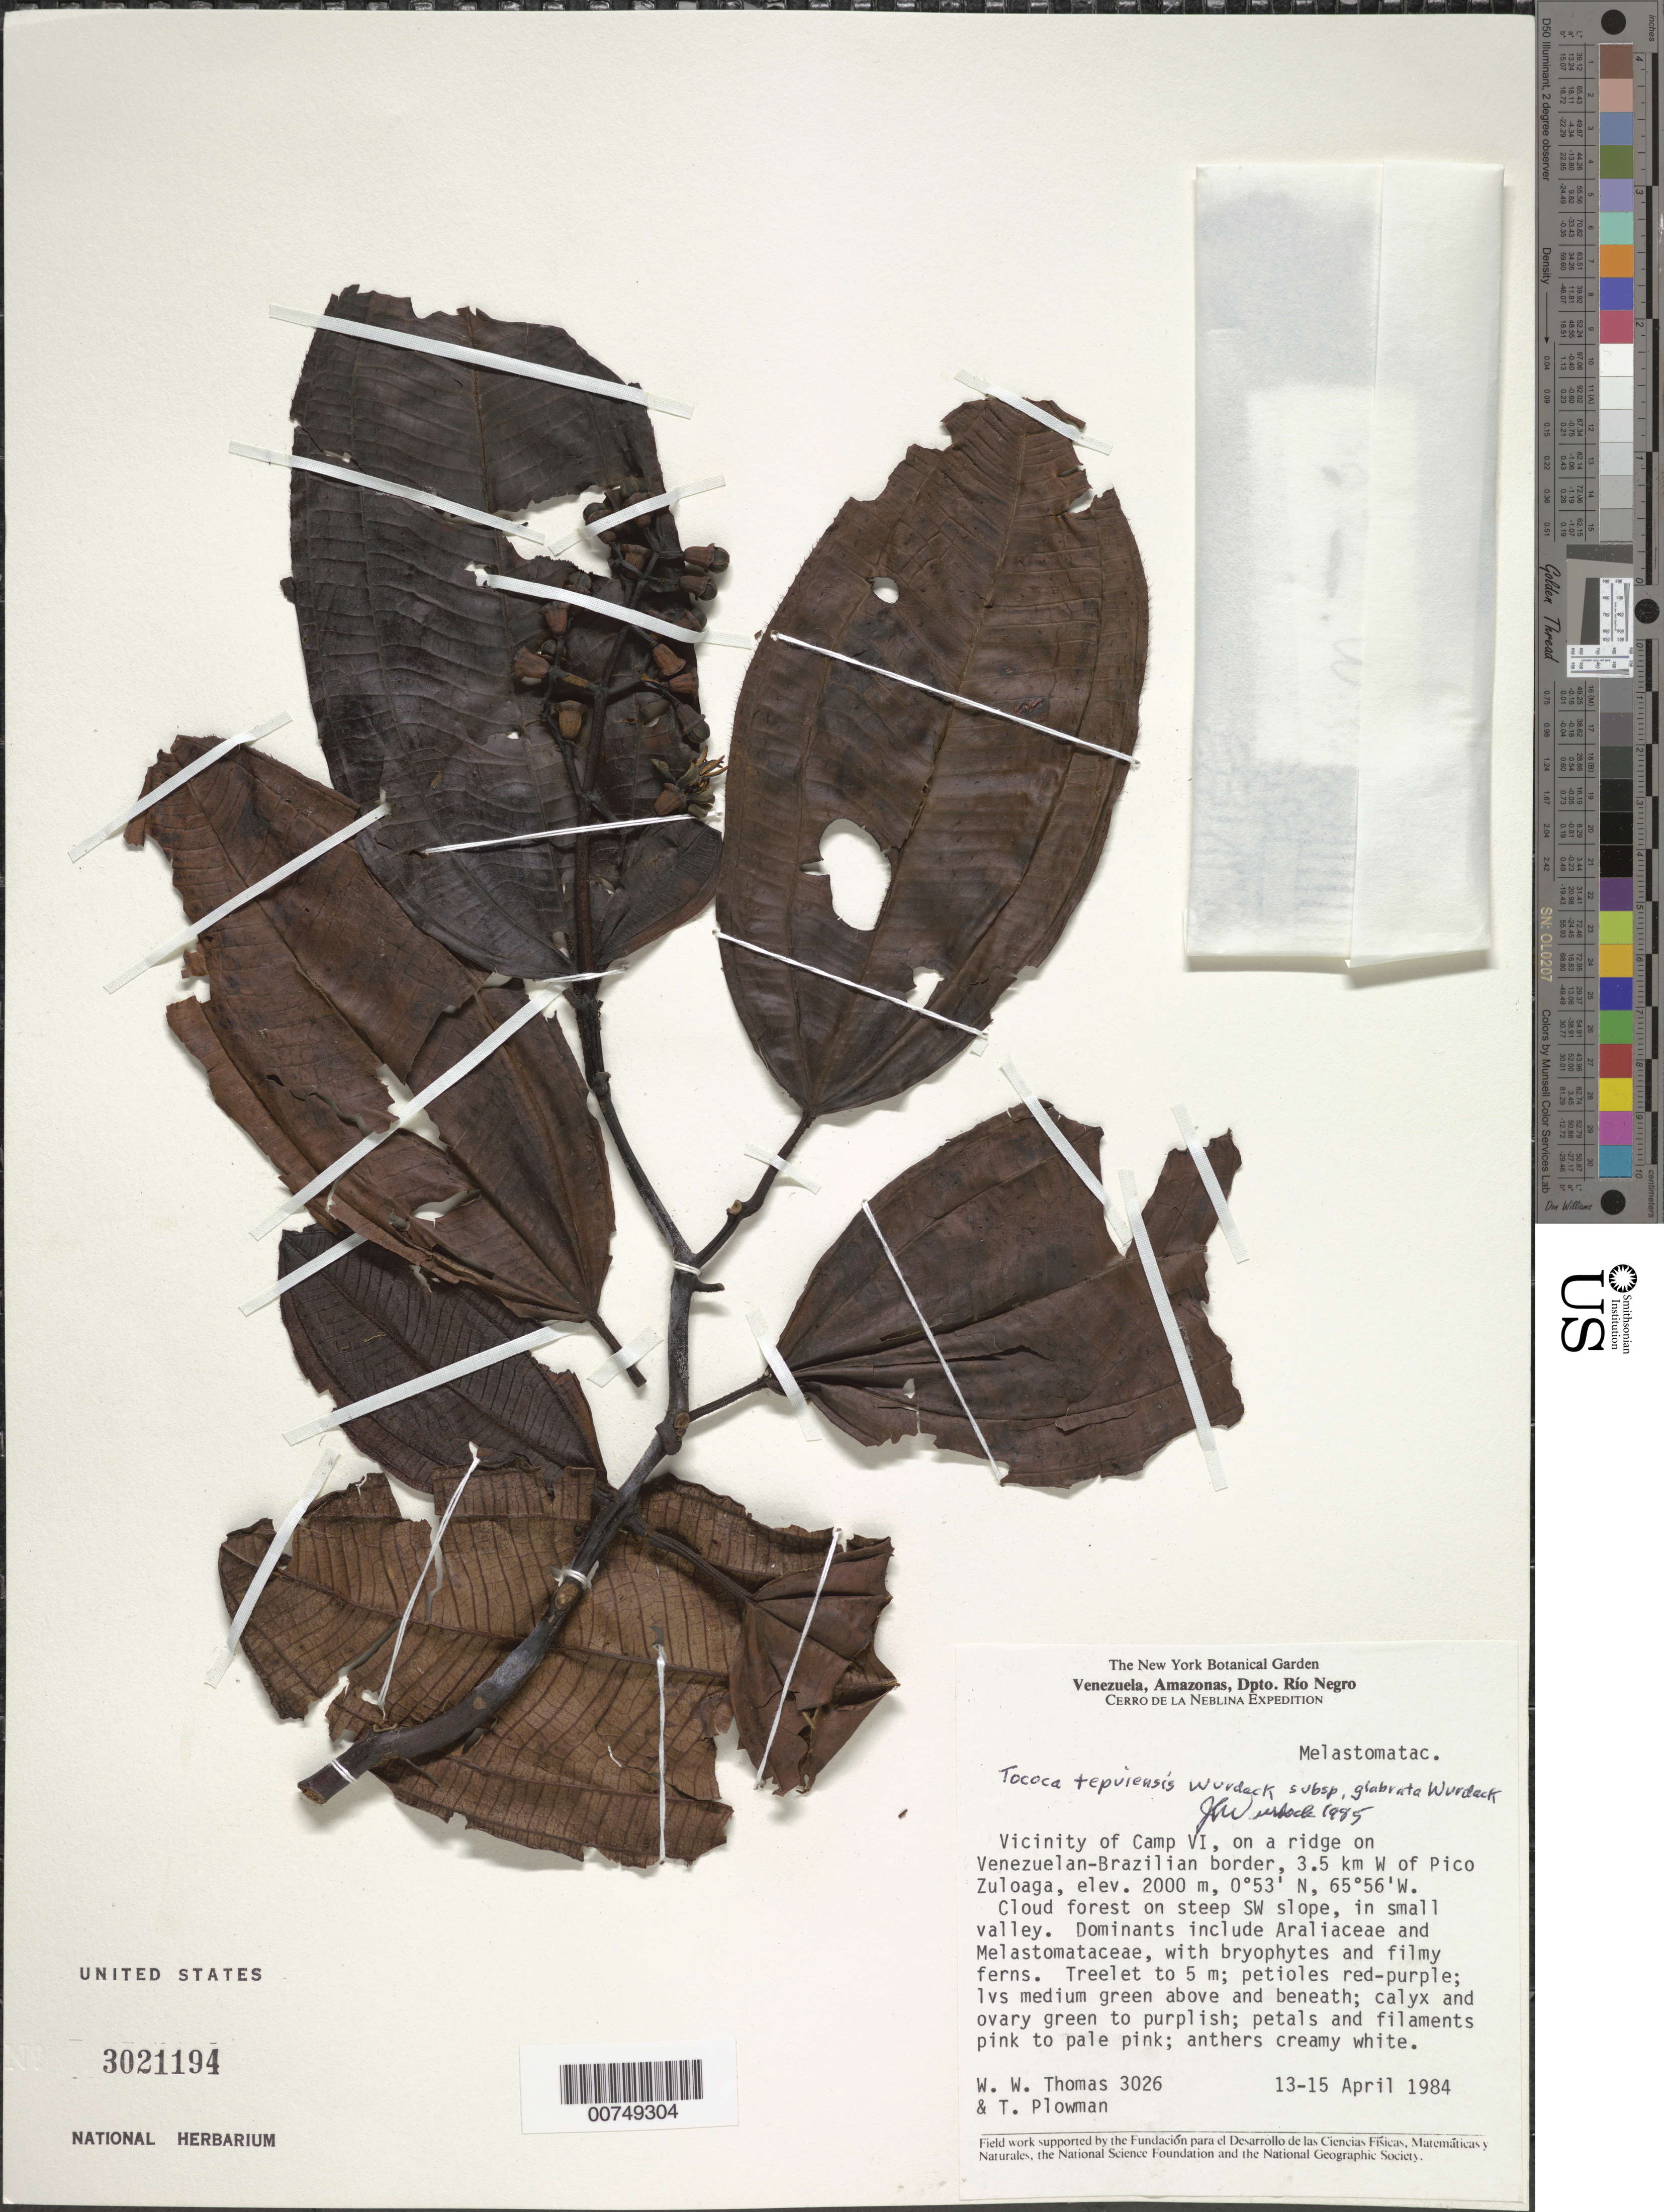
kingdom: Plantae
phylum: Tracheophyta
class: Magnoliopsida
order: Myrtales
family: Melastomataceae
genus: Tococa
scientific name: Tococa tepuiensis subsp. glabrata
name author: Wurdack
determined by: Wurdack, John J., (US), US (UNITED STATES)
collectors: W. W. Thomas & T. Plowman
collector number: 3026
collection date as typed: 13-Apr-78 to 15-Apr-78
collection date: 1978-04-13/1978-04-15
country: Venezuela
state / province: Amazonas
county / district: Río Negro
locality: Pico Zuloga, 3.5 km W of, near Camp VI, Venezuelan-Brazilian border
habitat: Cloud forest on steep SW slope, in small valley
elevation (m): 2000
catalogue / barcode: US 3021194